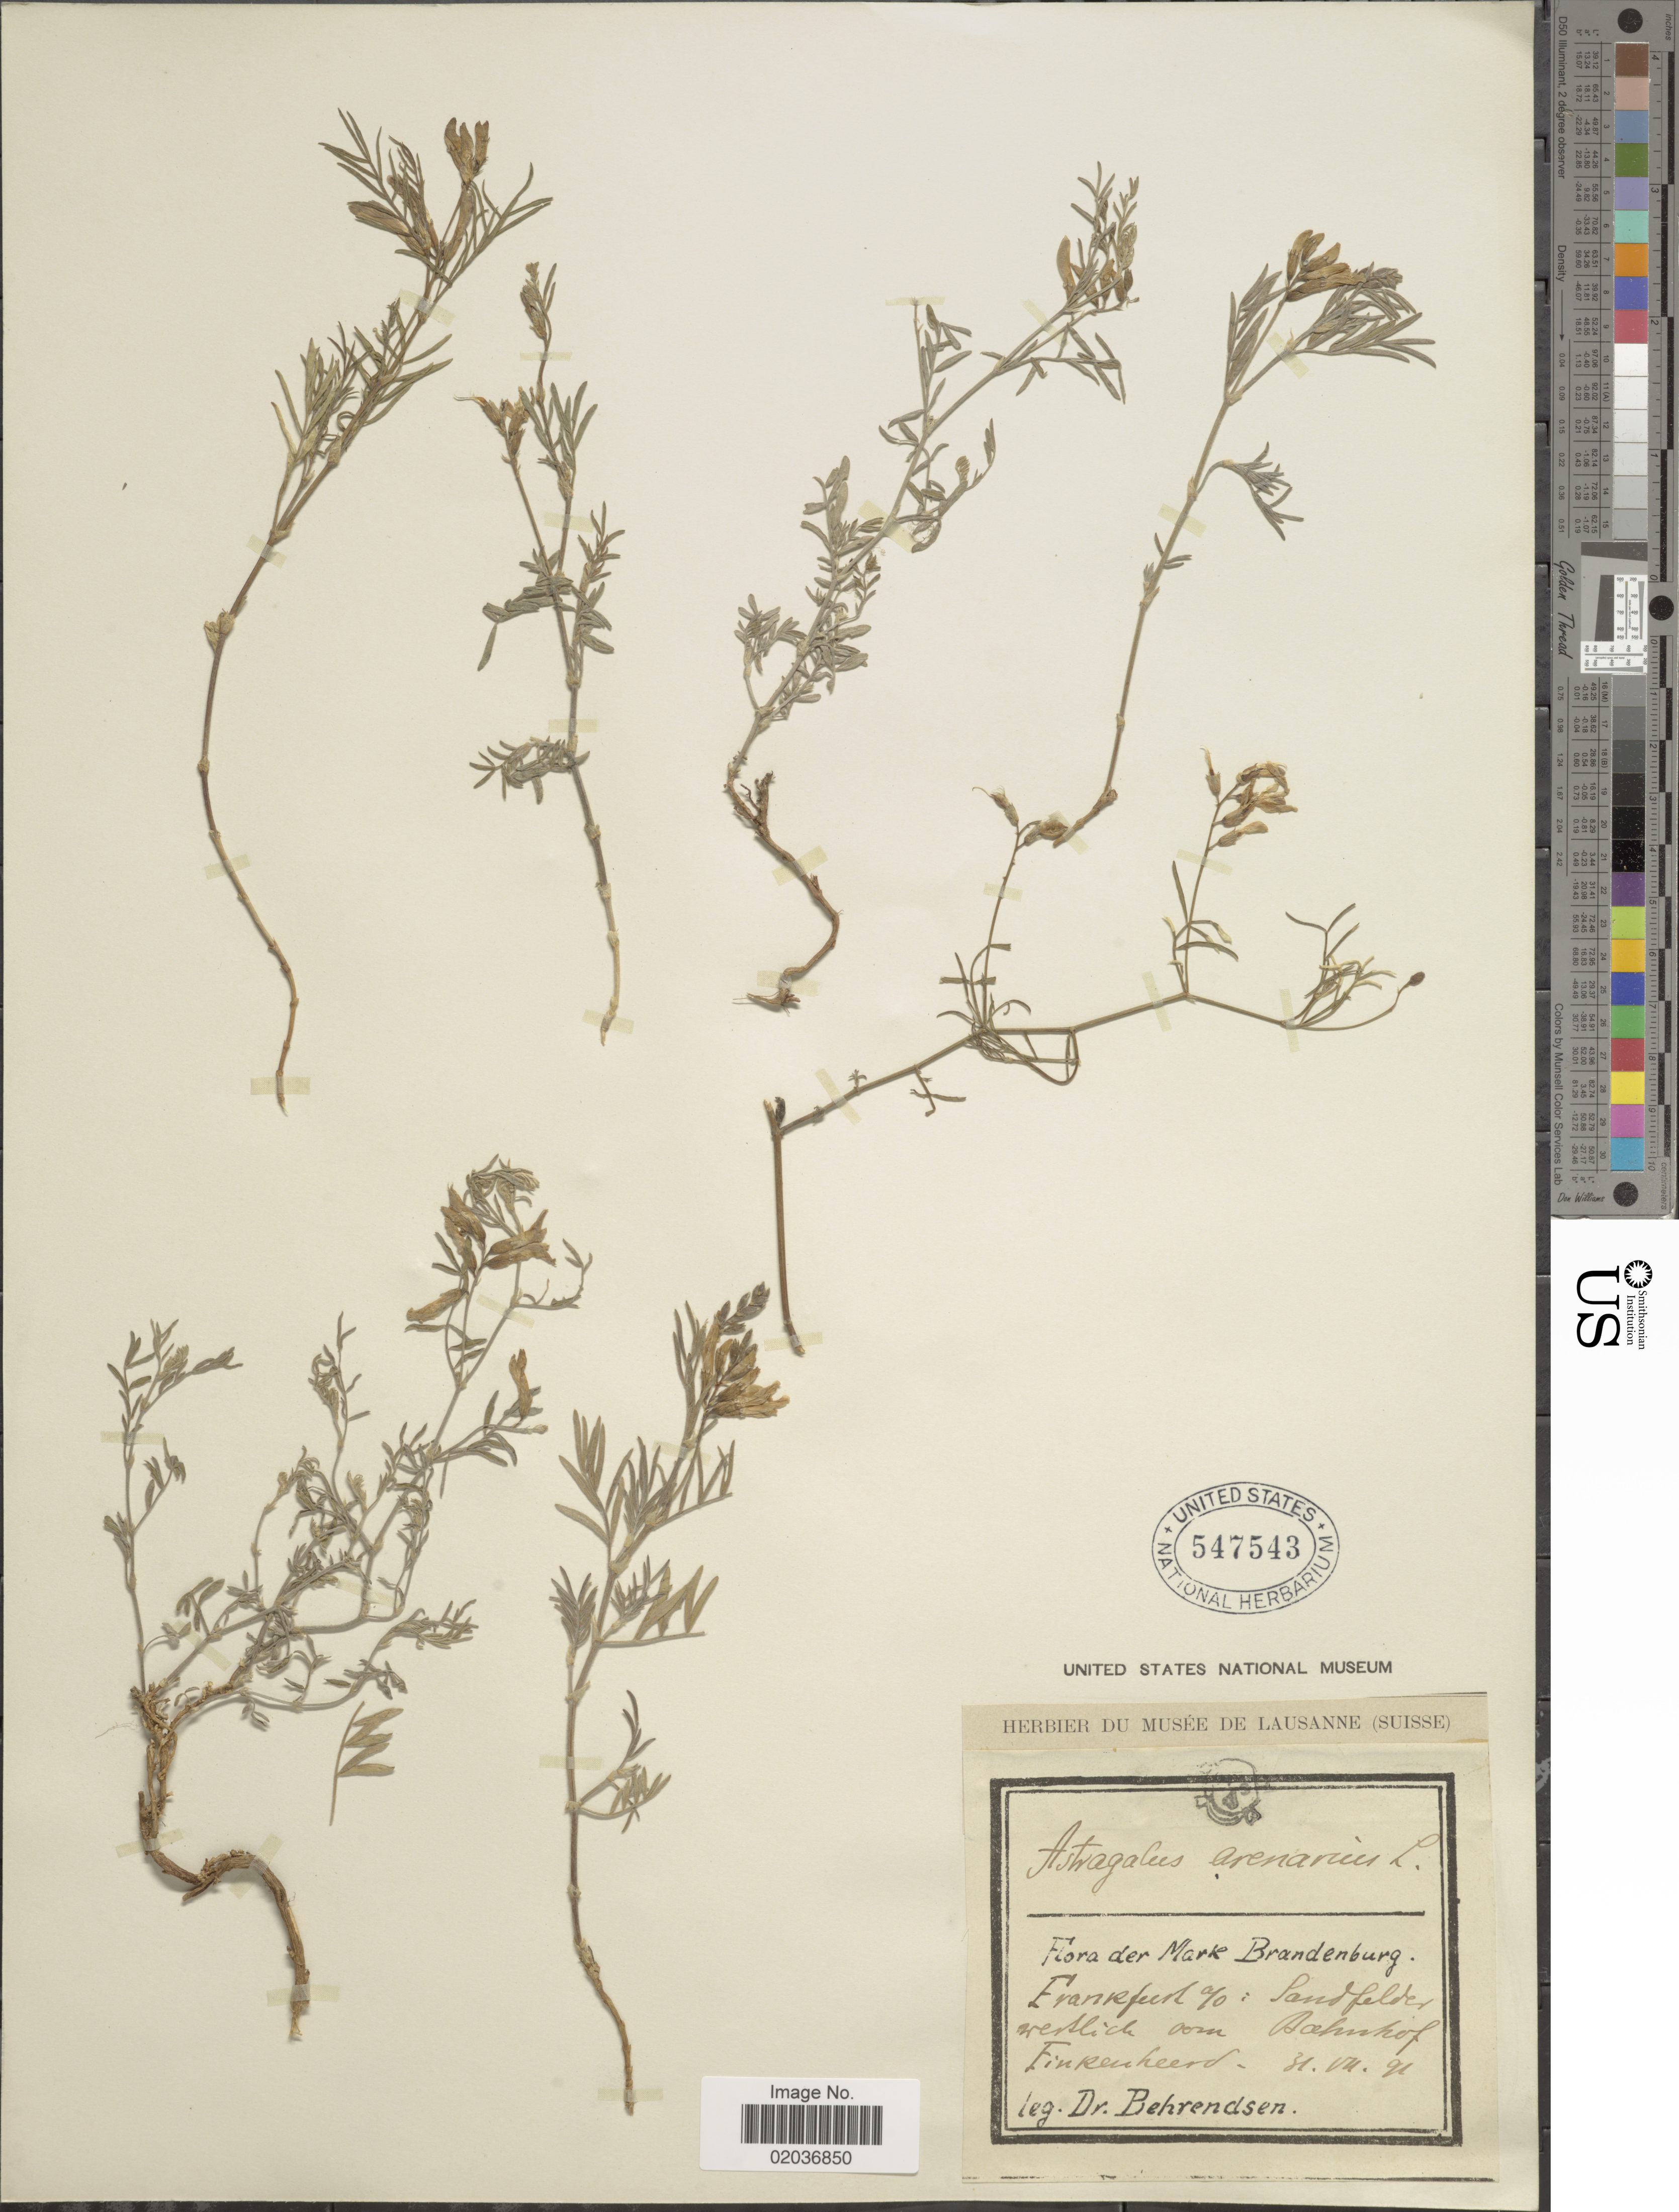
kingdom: Plantae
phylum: Tracheophyta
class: Magnoliopsida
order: Fabales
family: Fabaceae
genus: Astragalus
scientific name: Astragalus arenarius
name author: L.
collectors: Behrendsen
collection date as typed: Transcribed d/m/y: 31/7/91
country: Germany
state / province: Brandenburg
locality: Marl Brandenburg, Frankfurt a/o: Sandfelder wstlich [illegible text] Bahnhof Finkenheerd[interpreted]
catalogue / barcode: US 547543